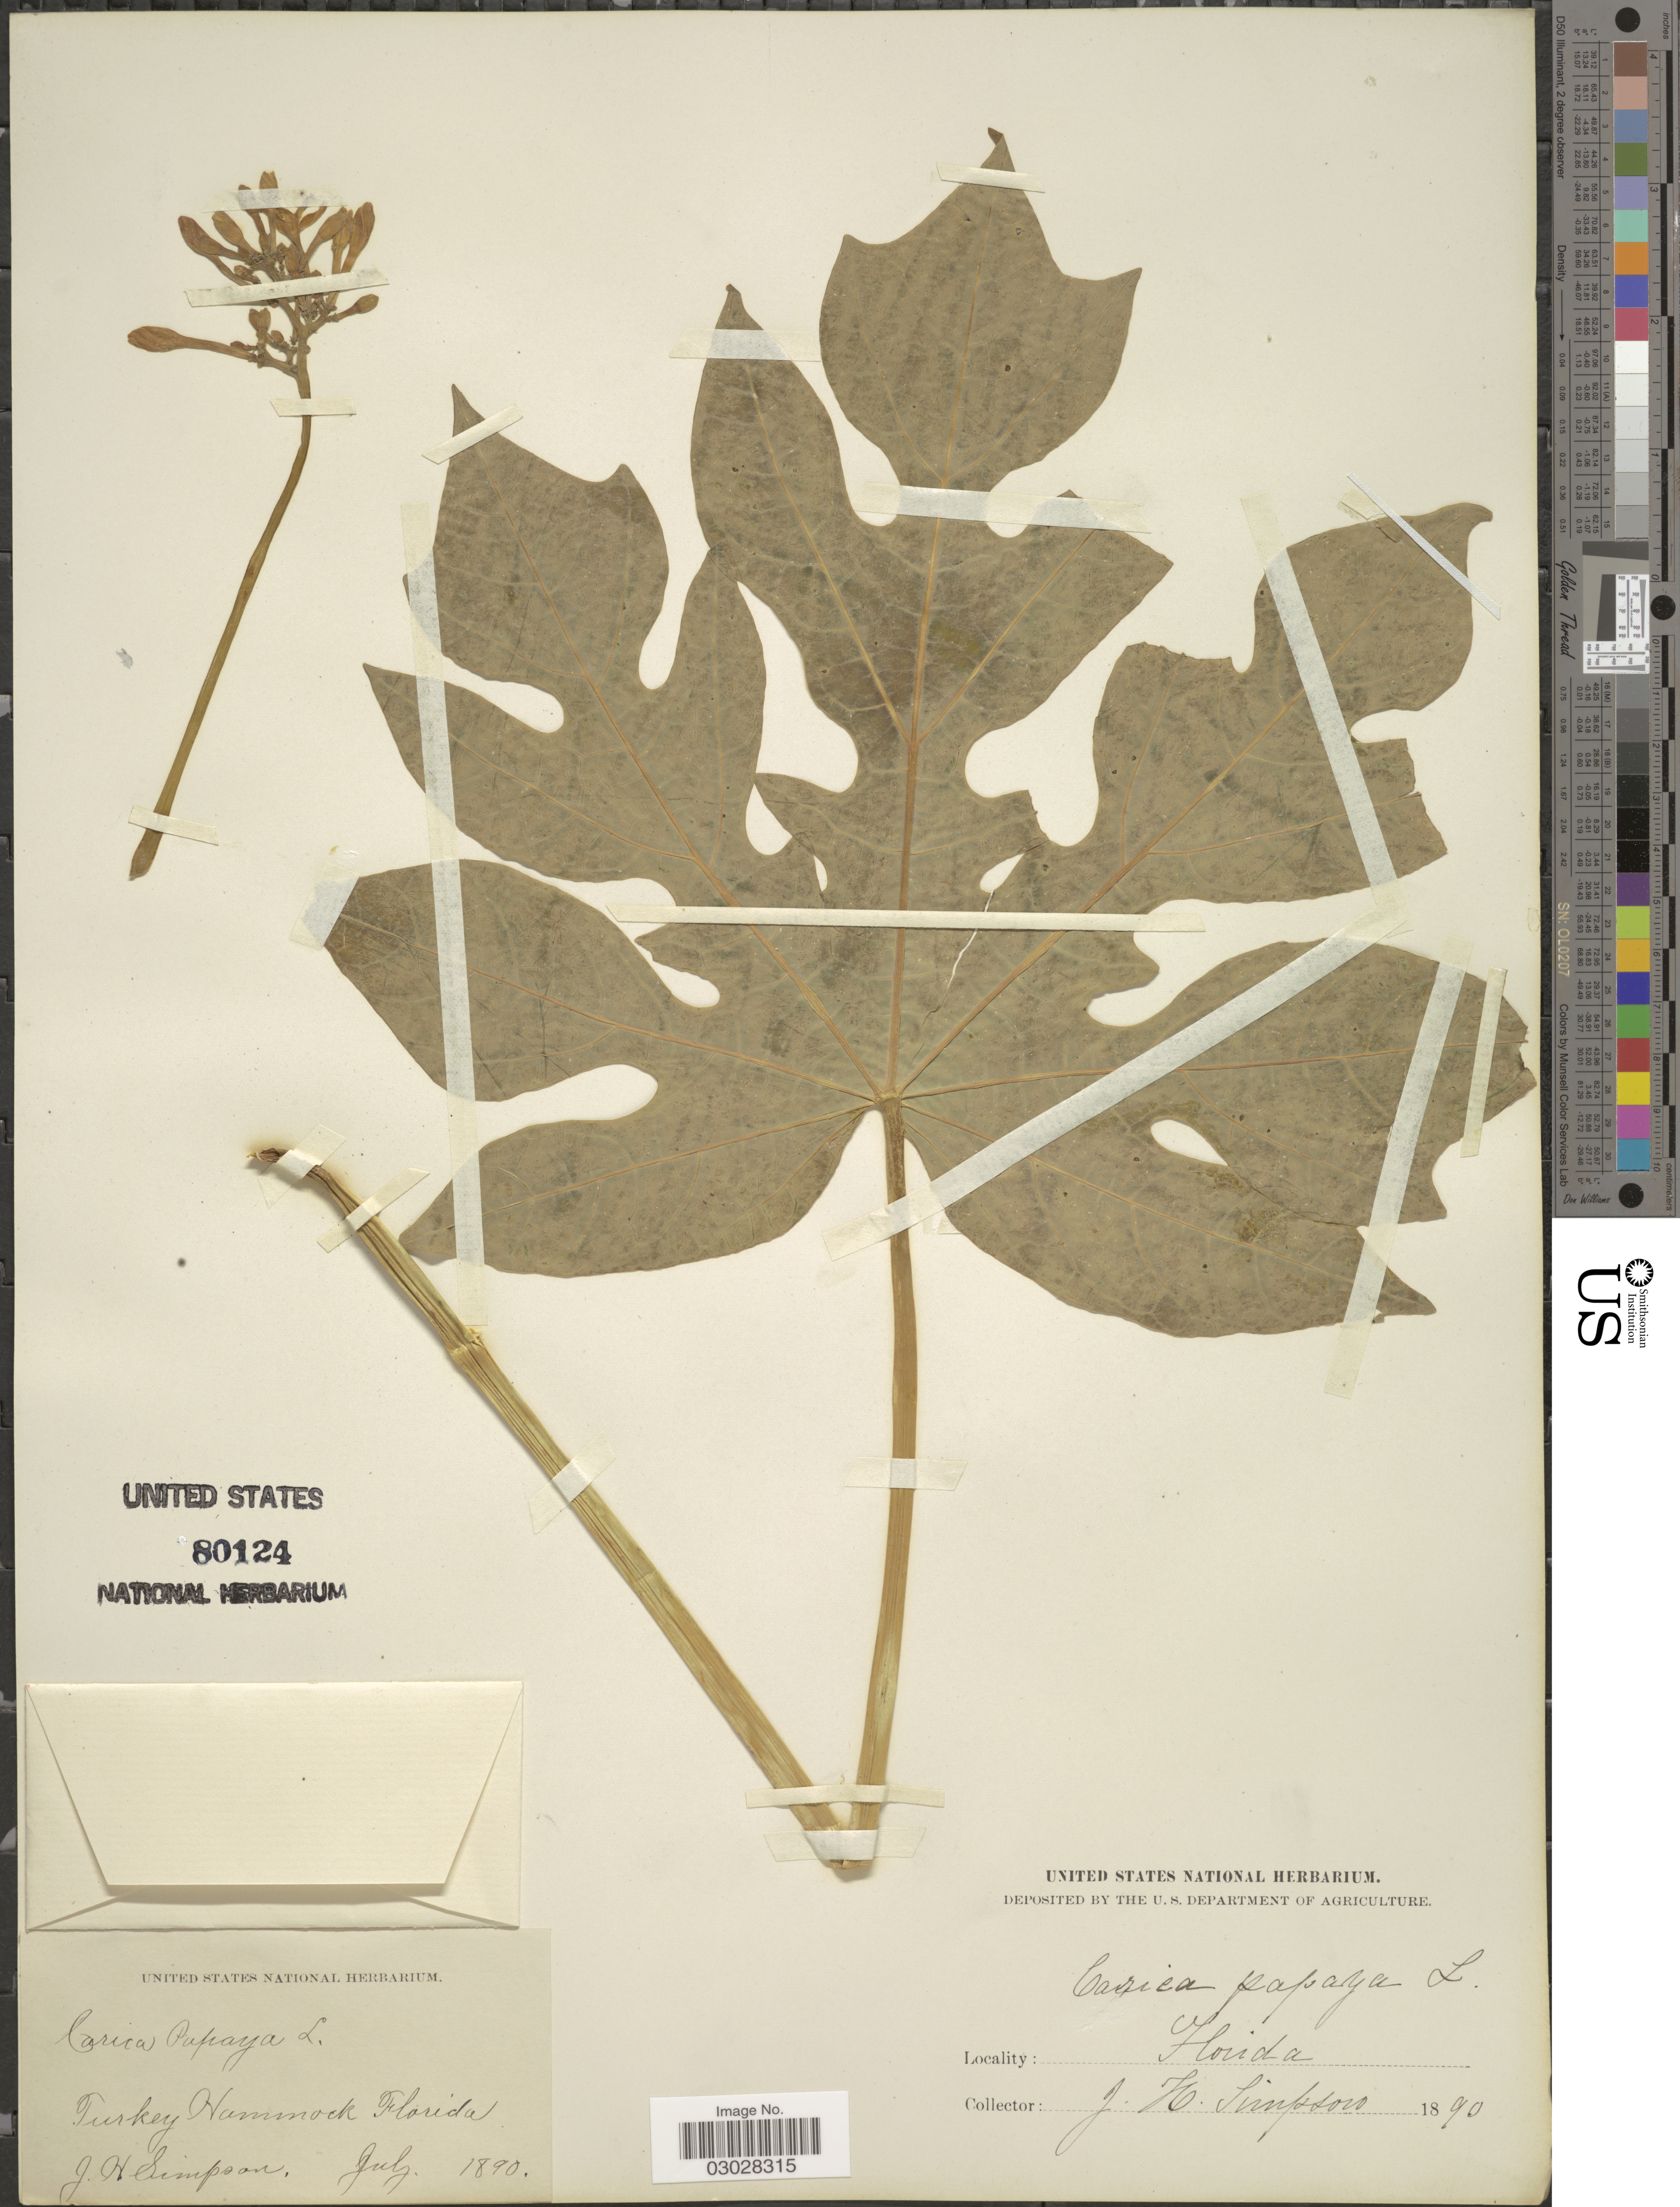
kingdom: Plantae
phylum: Tracheophyta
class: Magnoliopsida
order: Brassicales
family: Caricaceae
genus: Carica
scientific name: Carica papaya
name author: L.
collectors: J. H. Simpson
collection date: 1890-07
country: United States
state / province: Florida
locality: Turkey Hammock.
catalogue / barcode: US 80124